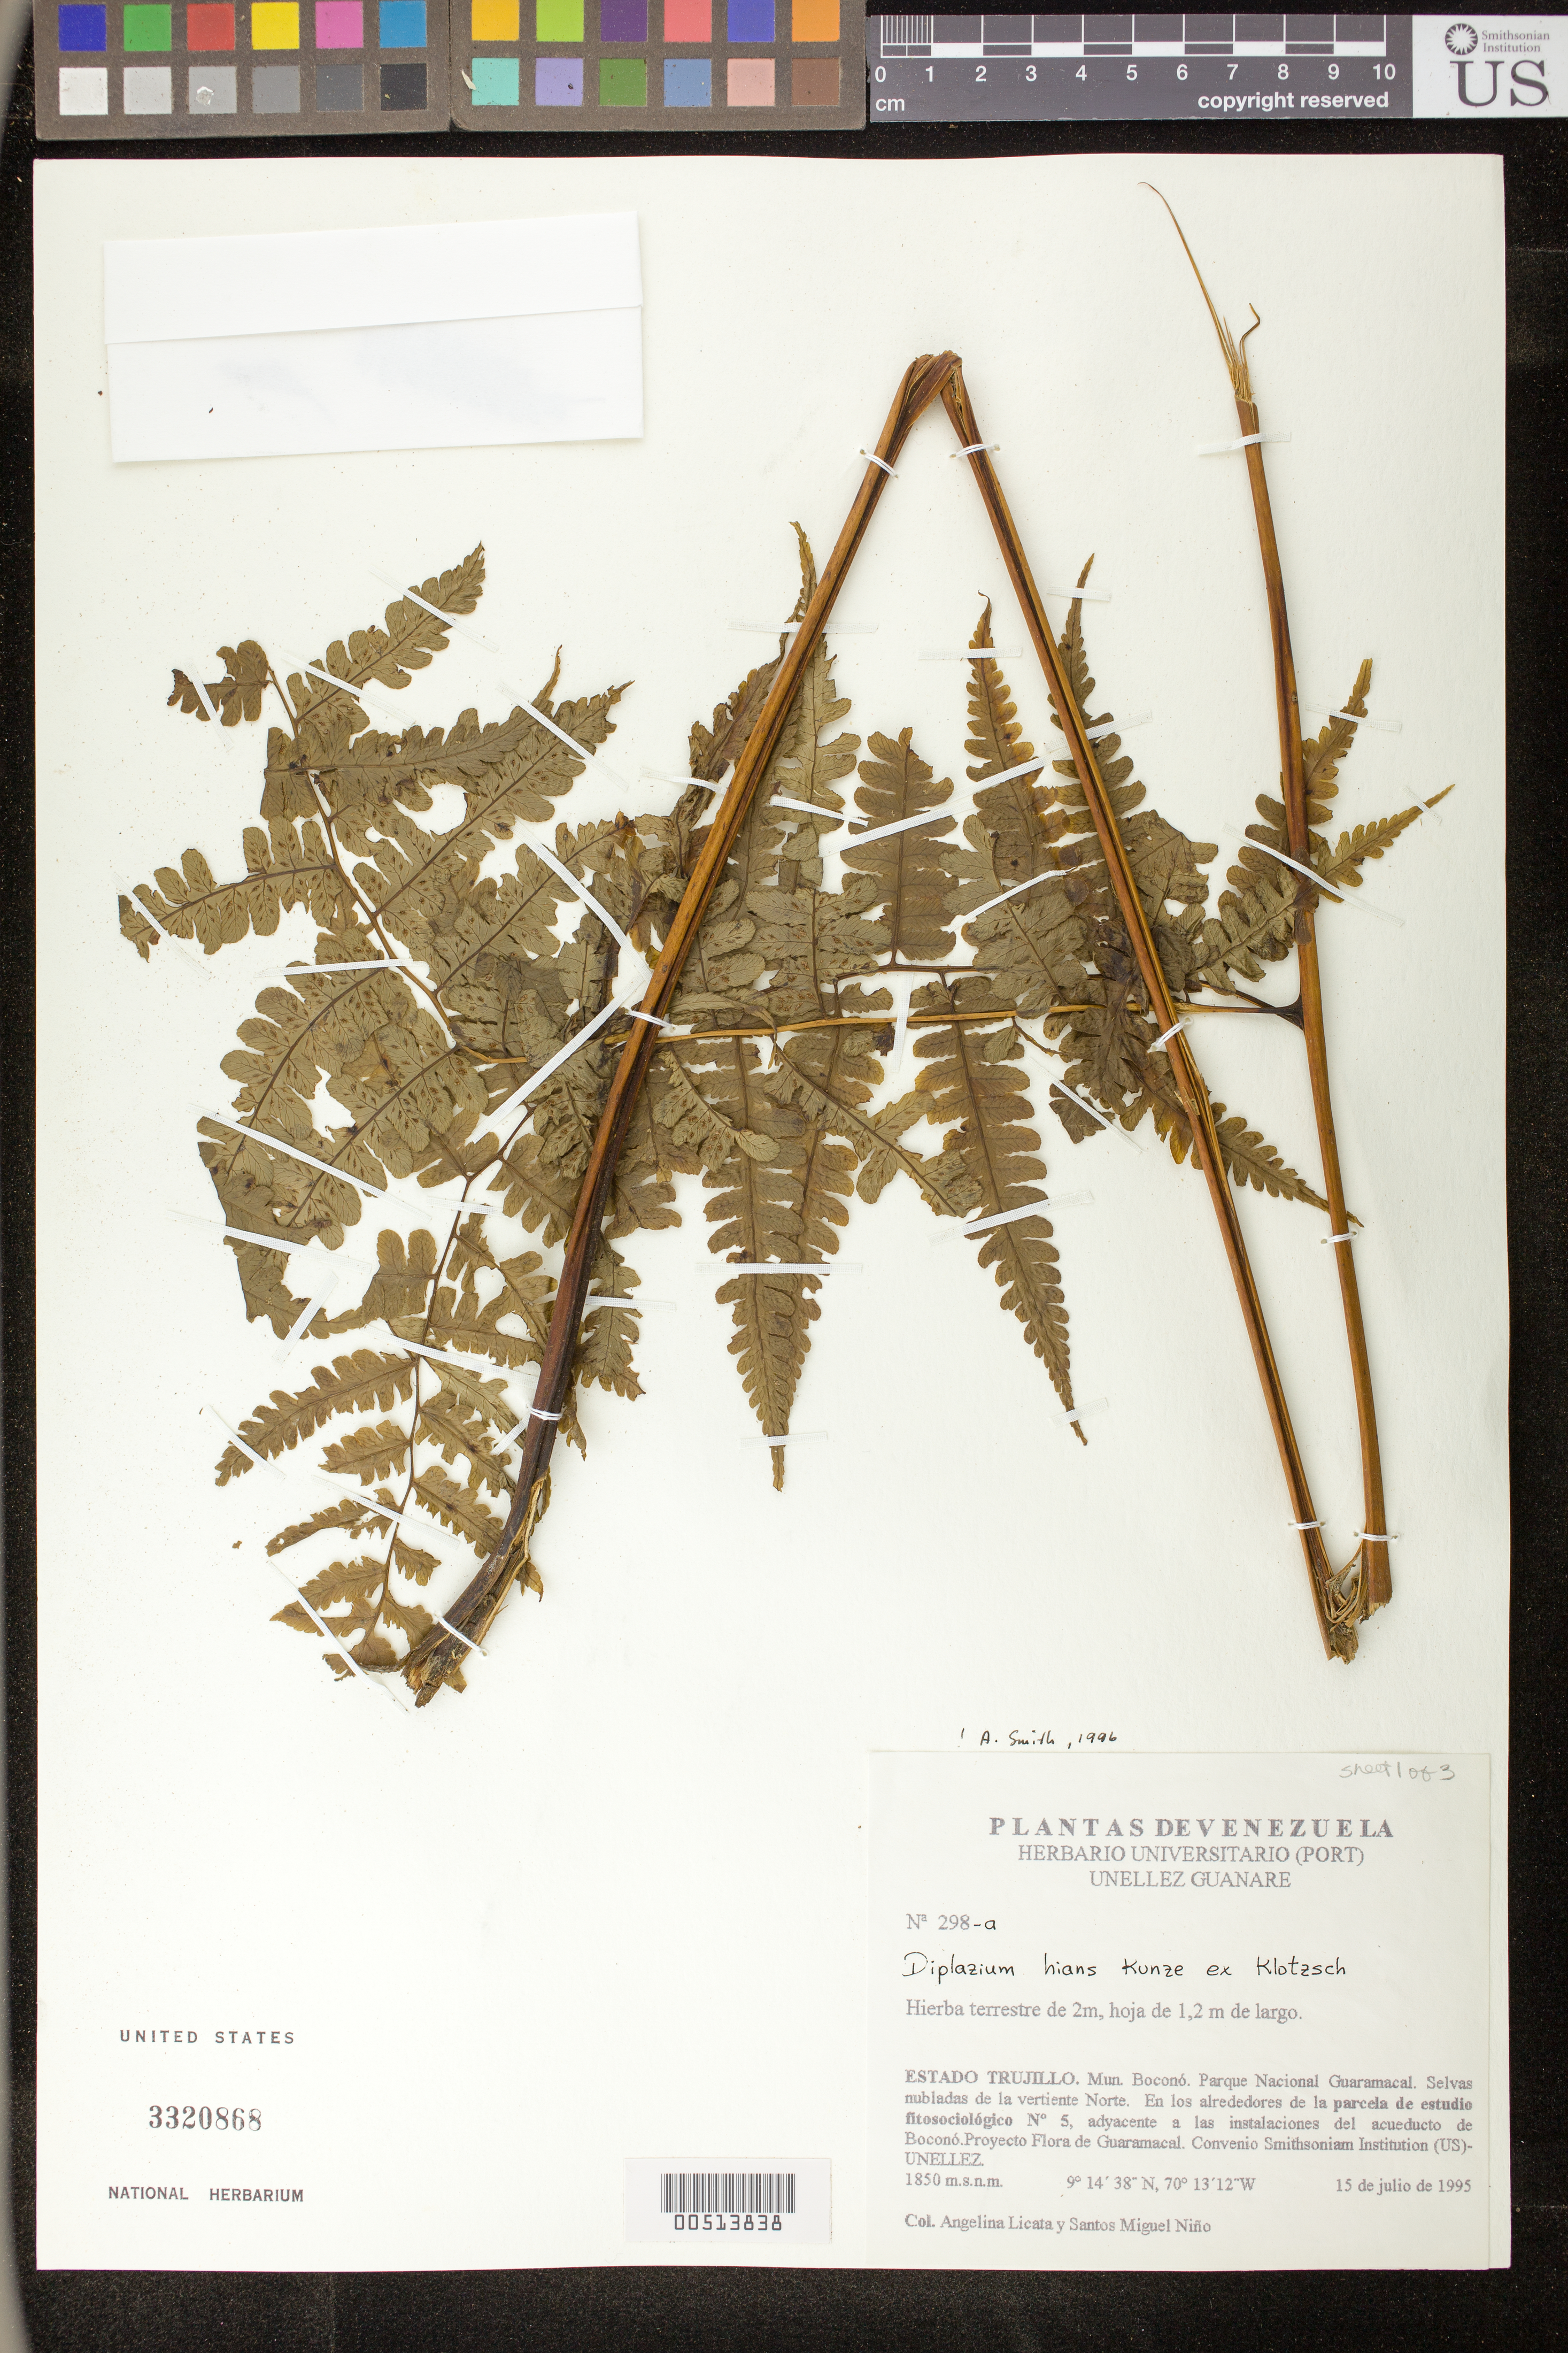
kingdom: Plantae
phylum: Tracheophyta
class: Polypodiopsida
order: Polypodiales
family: Athyriaceae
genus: Diplazium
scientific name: Diplazium hians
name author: Kunze ex Klotzsch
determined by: Smith, A.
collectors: A. Licata & S. M. Niño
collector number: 298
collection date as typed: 15 Jul 1995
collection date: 1995-07-15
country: Venezuela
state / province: Trujillo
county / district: Boconó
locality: Parque Nacional Guaramacal, vertiente N, adyacente a las instalaciones del acueducto de Boconó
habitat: Selvas nubladas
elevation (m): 1850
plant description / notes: PORT, US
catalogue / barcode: US 3320868